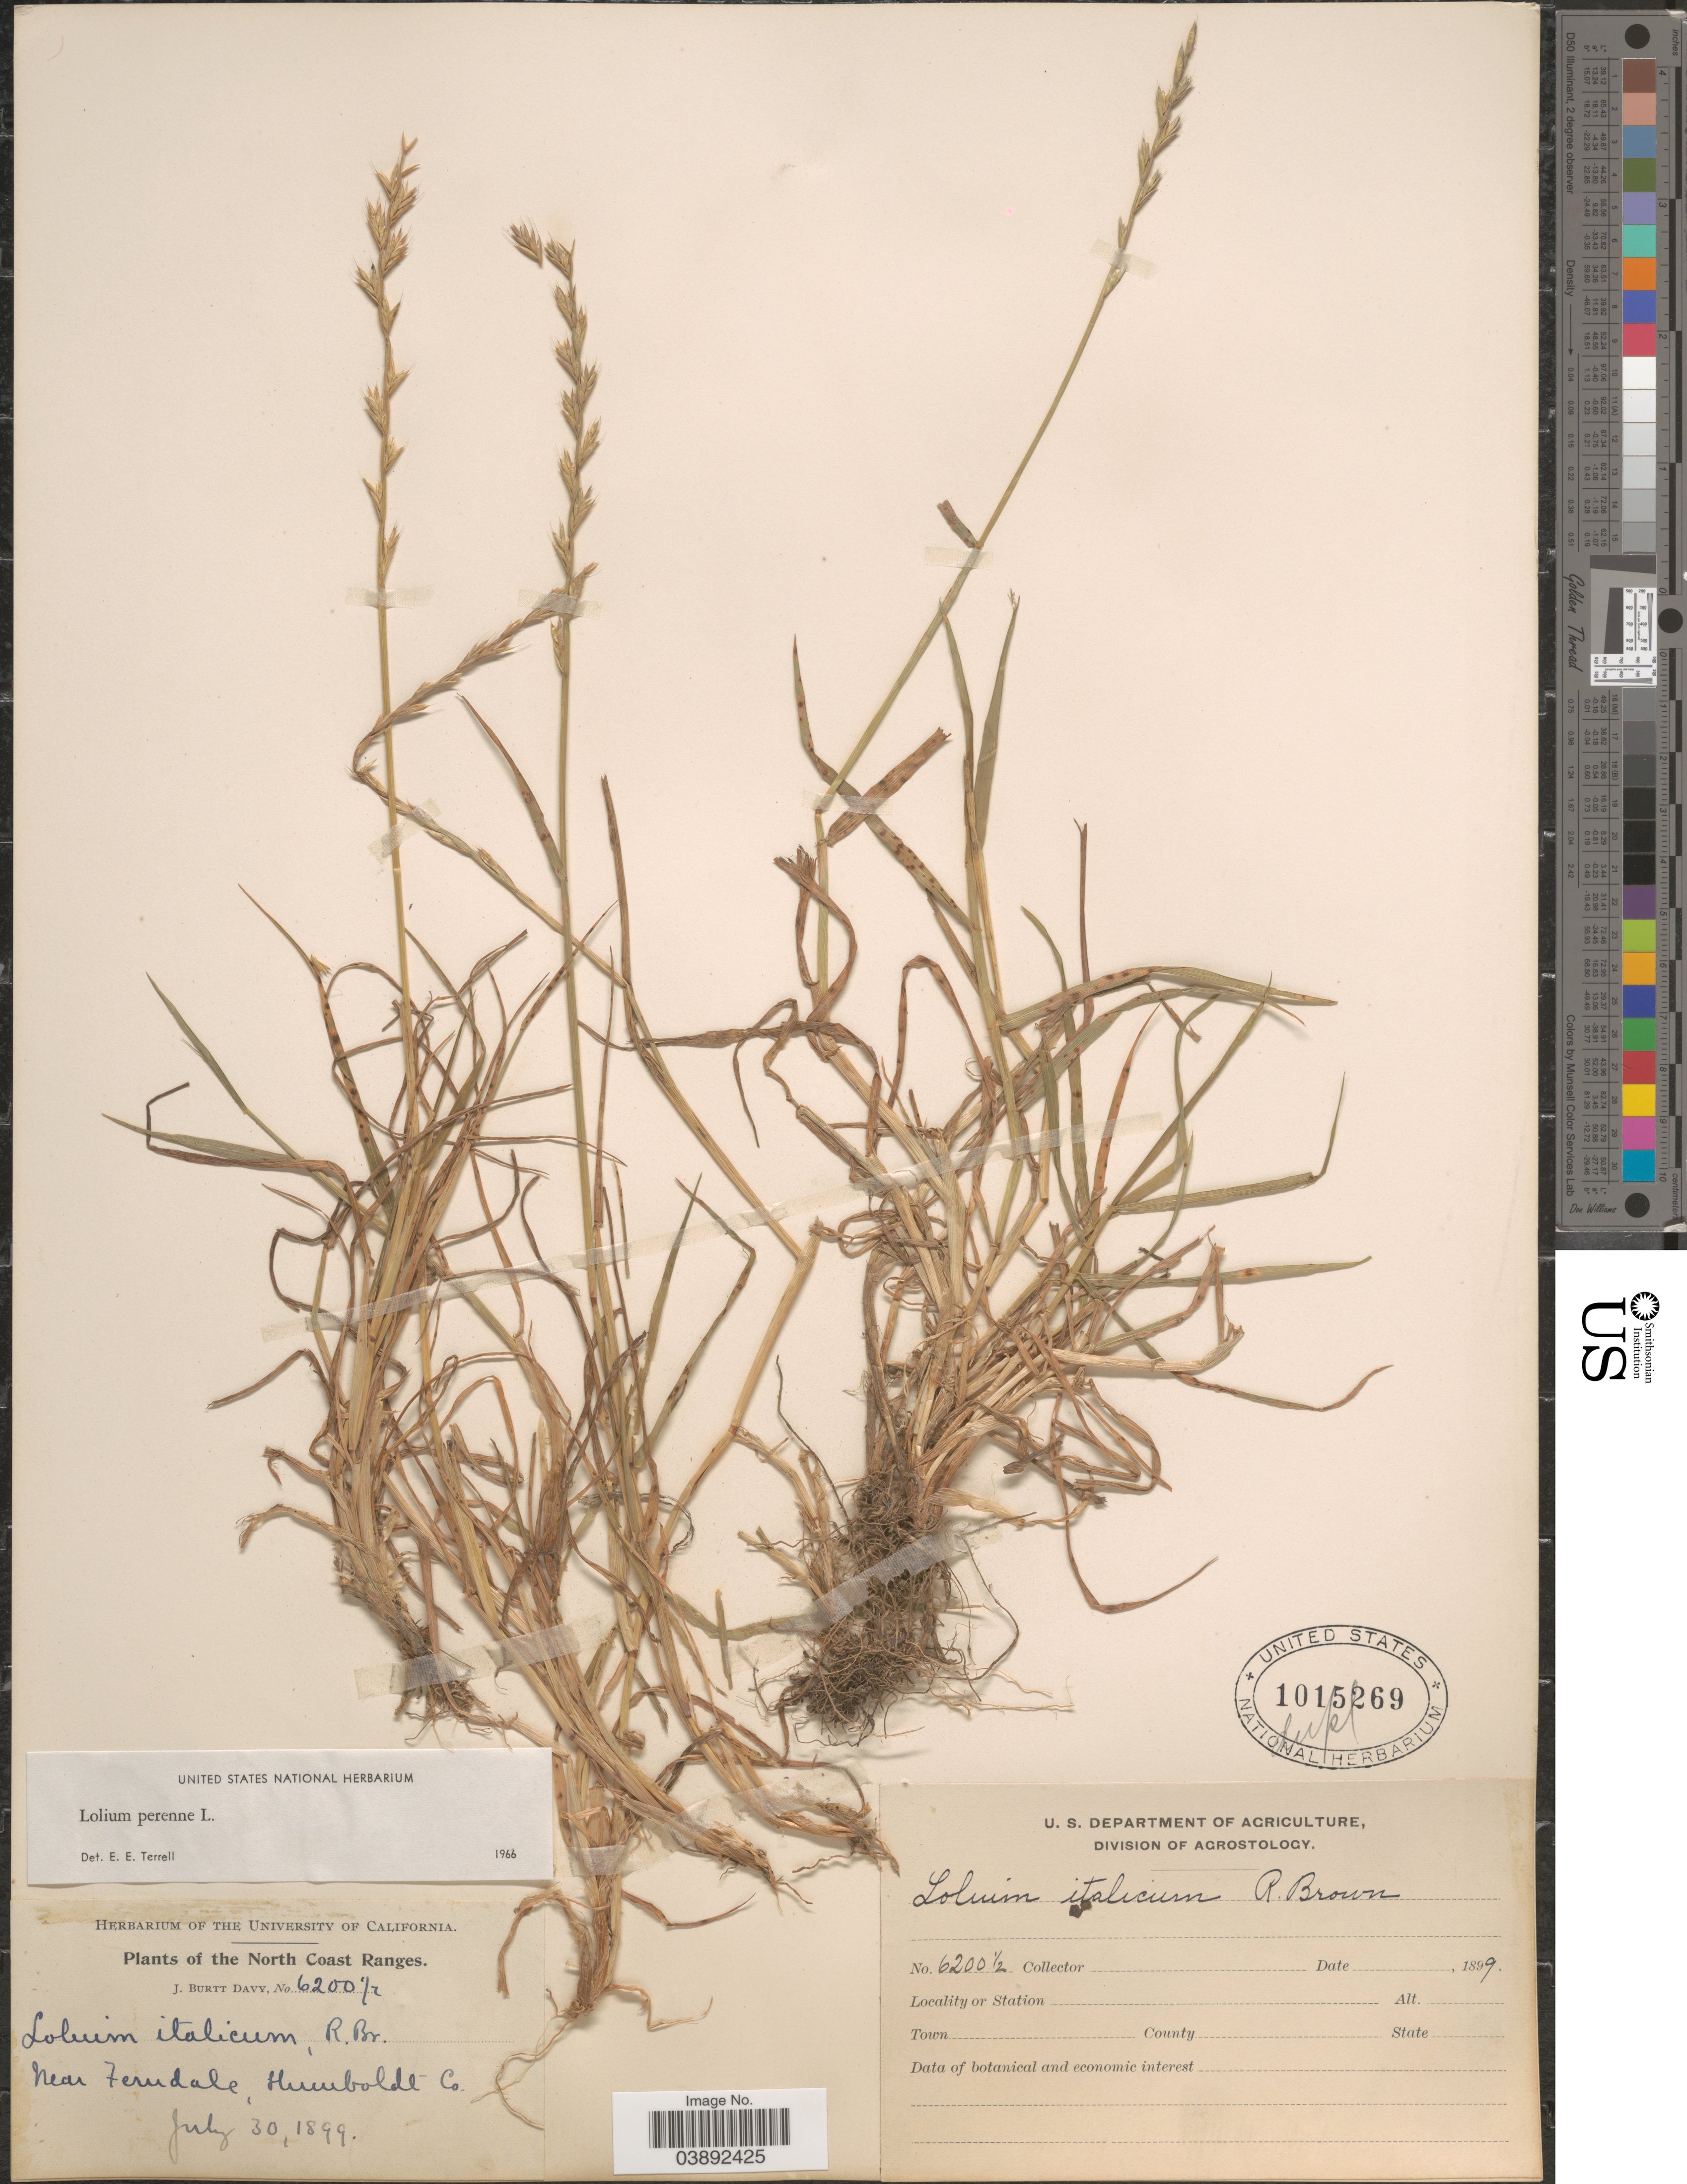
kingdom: Plantae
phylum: Tracheophyta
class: Liliopsida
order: Poales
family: Poaceae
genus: Lolium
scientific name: Lolium perenne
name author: L.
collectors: J. Burtt Davy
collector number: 6200½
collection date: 1899-07-30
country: United States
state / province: California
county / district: Humboldt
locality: The North Coast Ranges. Near Ferndale, Humboldt Co.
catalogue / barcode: US 1015269